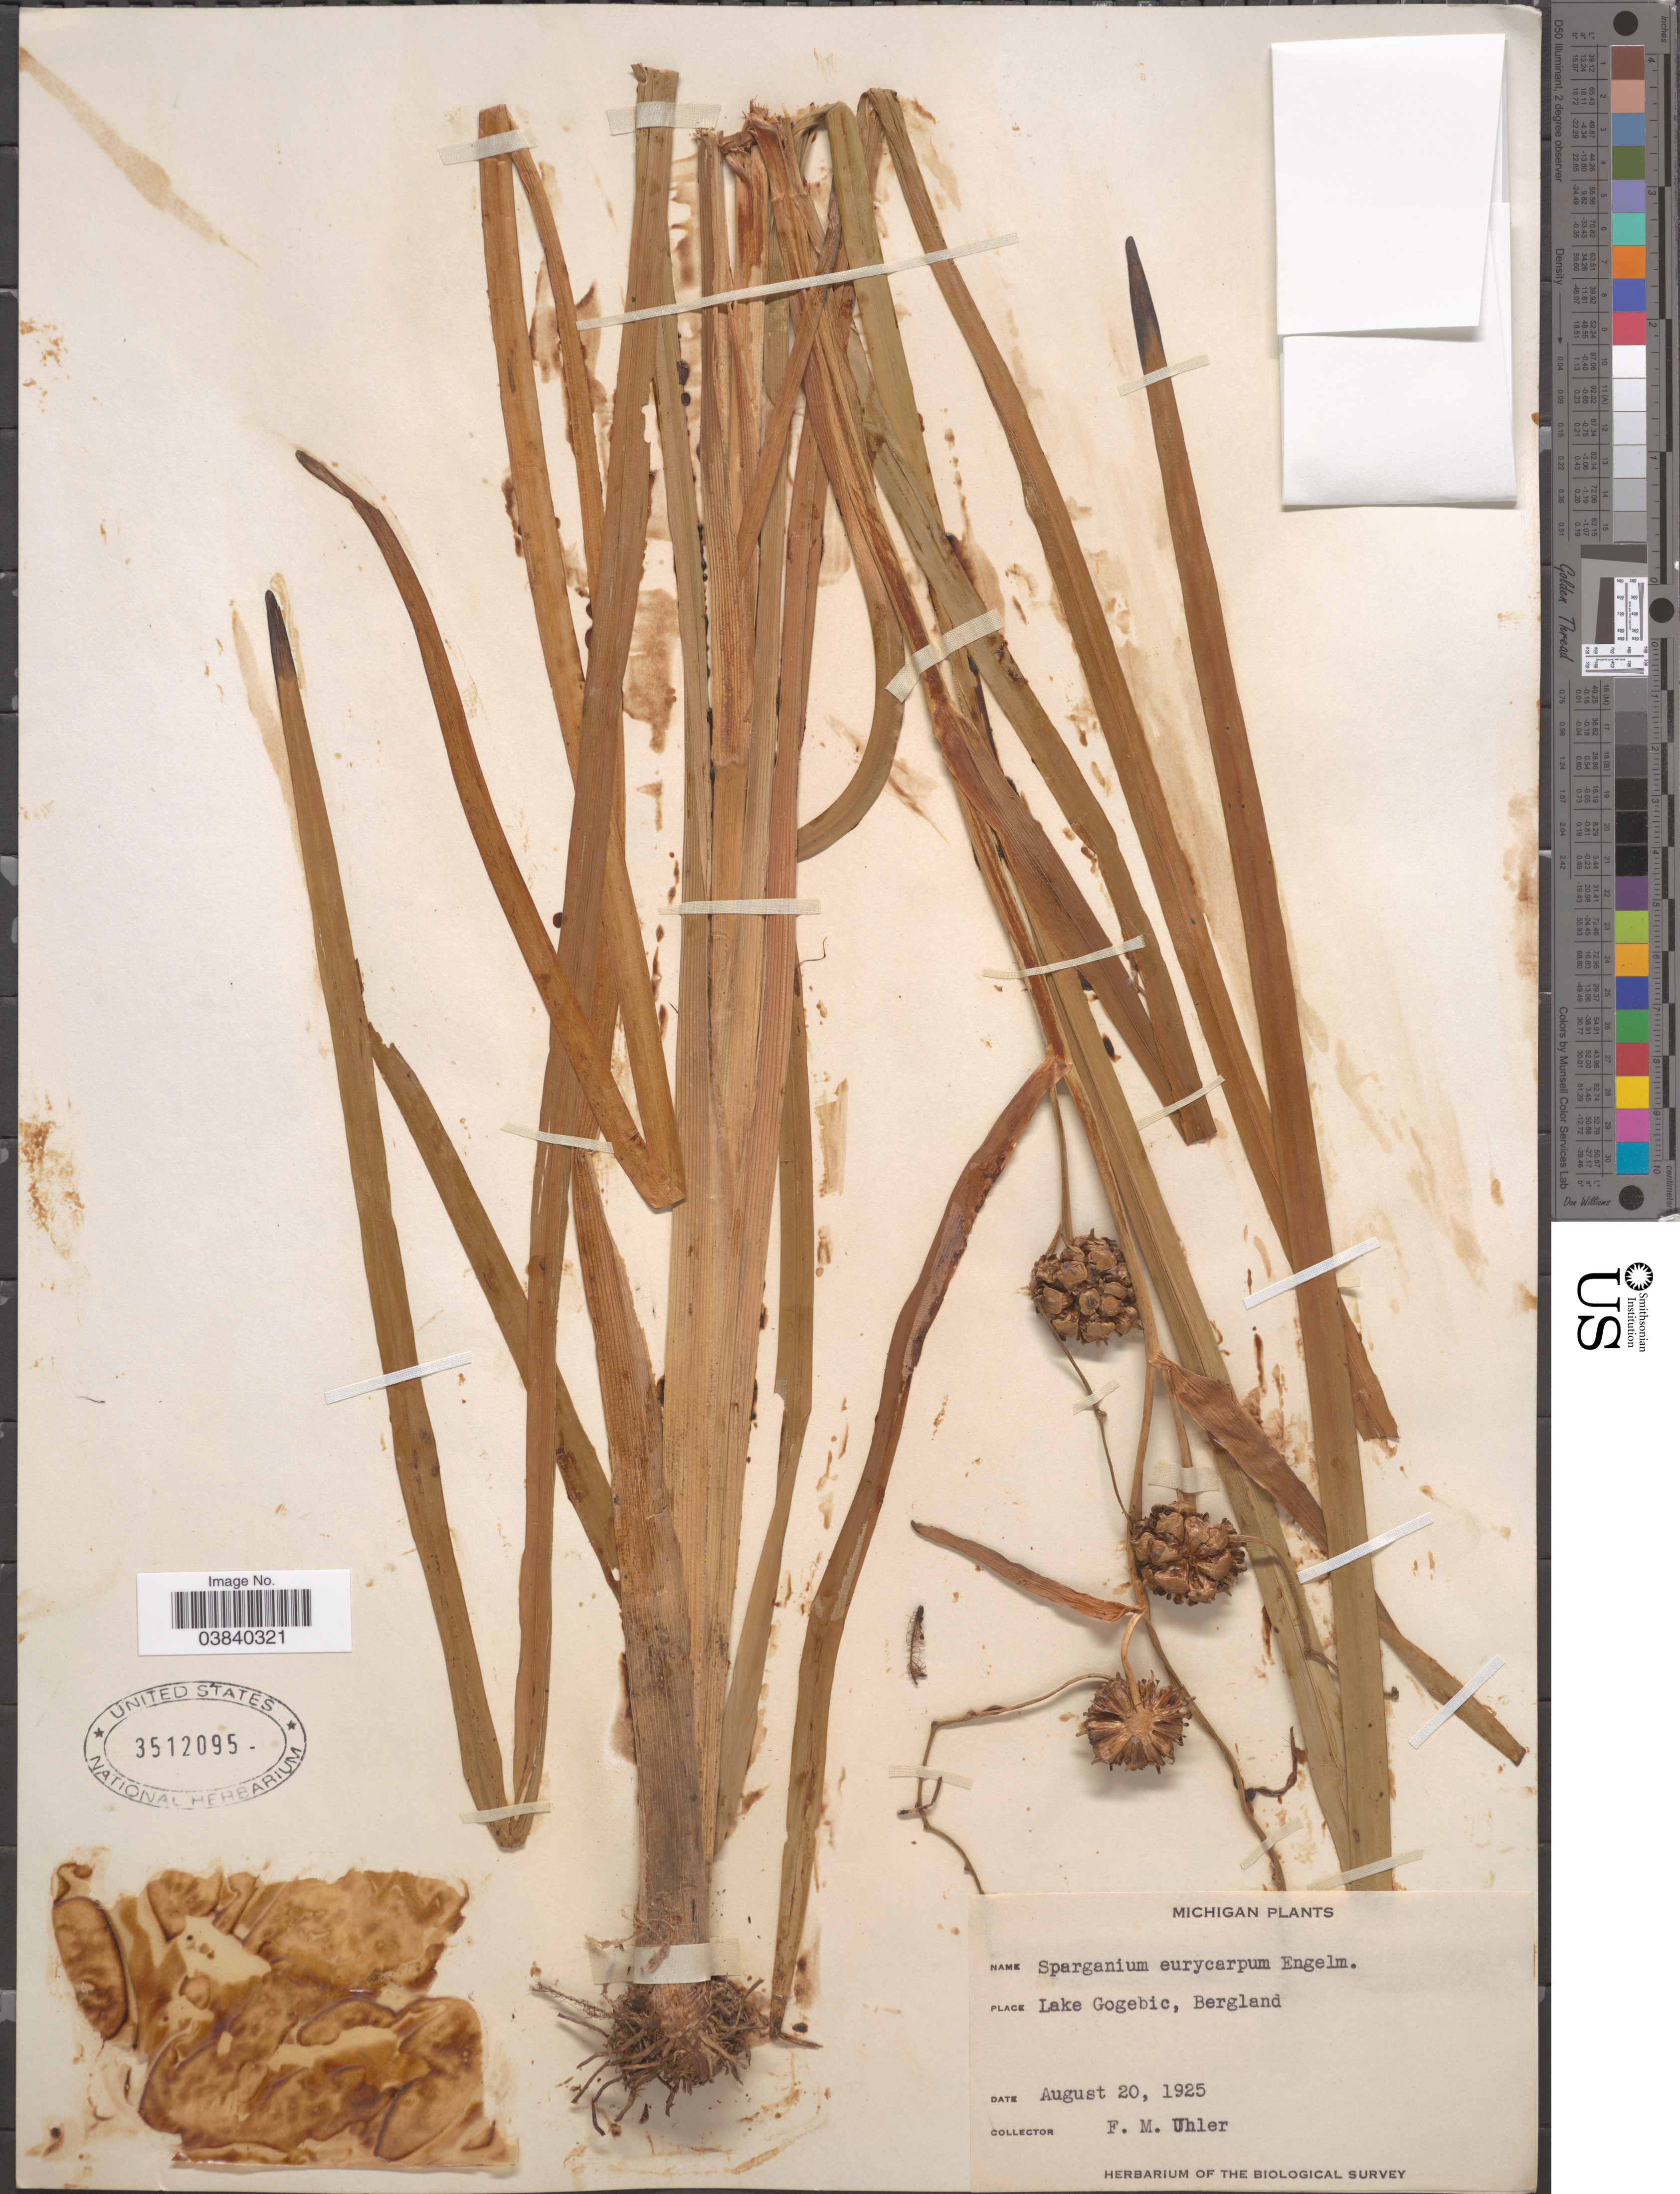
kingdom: Plantae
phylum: Tracheophyta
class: Liliopsida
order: Poales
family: Typhaceae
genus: Sparganium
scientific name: Sparganium eurycarpum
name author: Engelm.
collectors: F. M. Uhler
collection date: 1925-08-20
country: United States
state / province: Michigan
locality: Lake Gogebic, Bergland.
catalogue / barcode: US 3512095